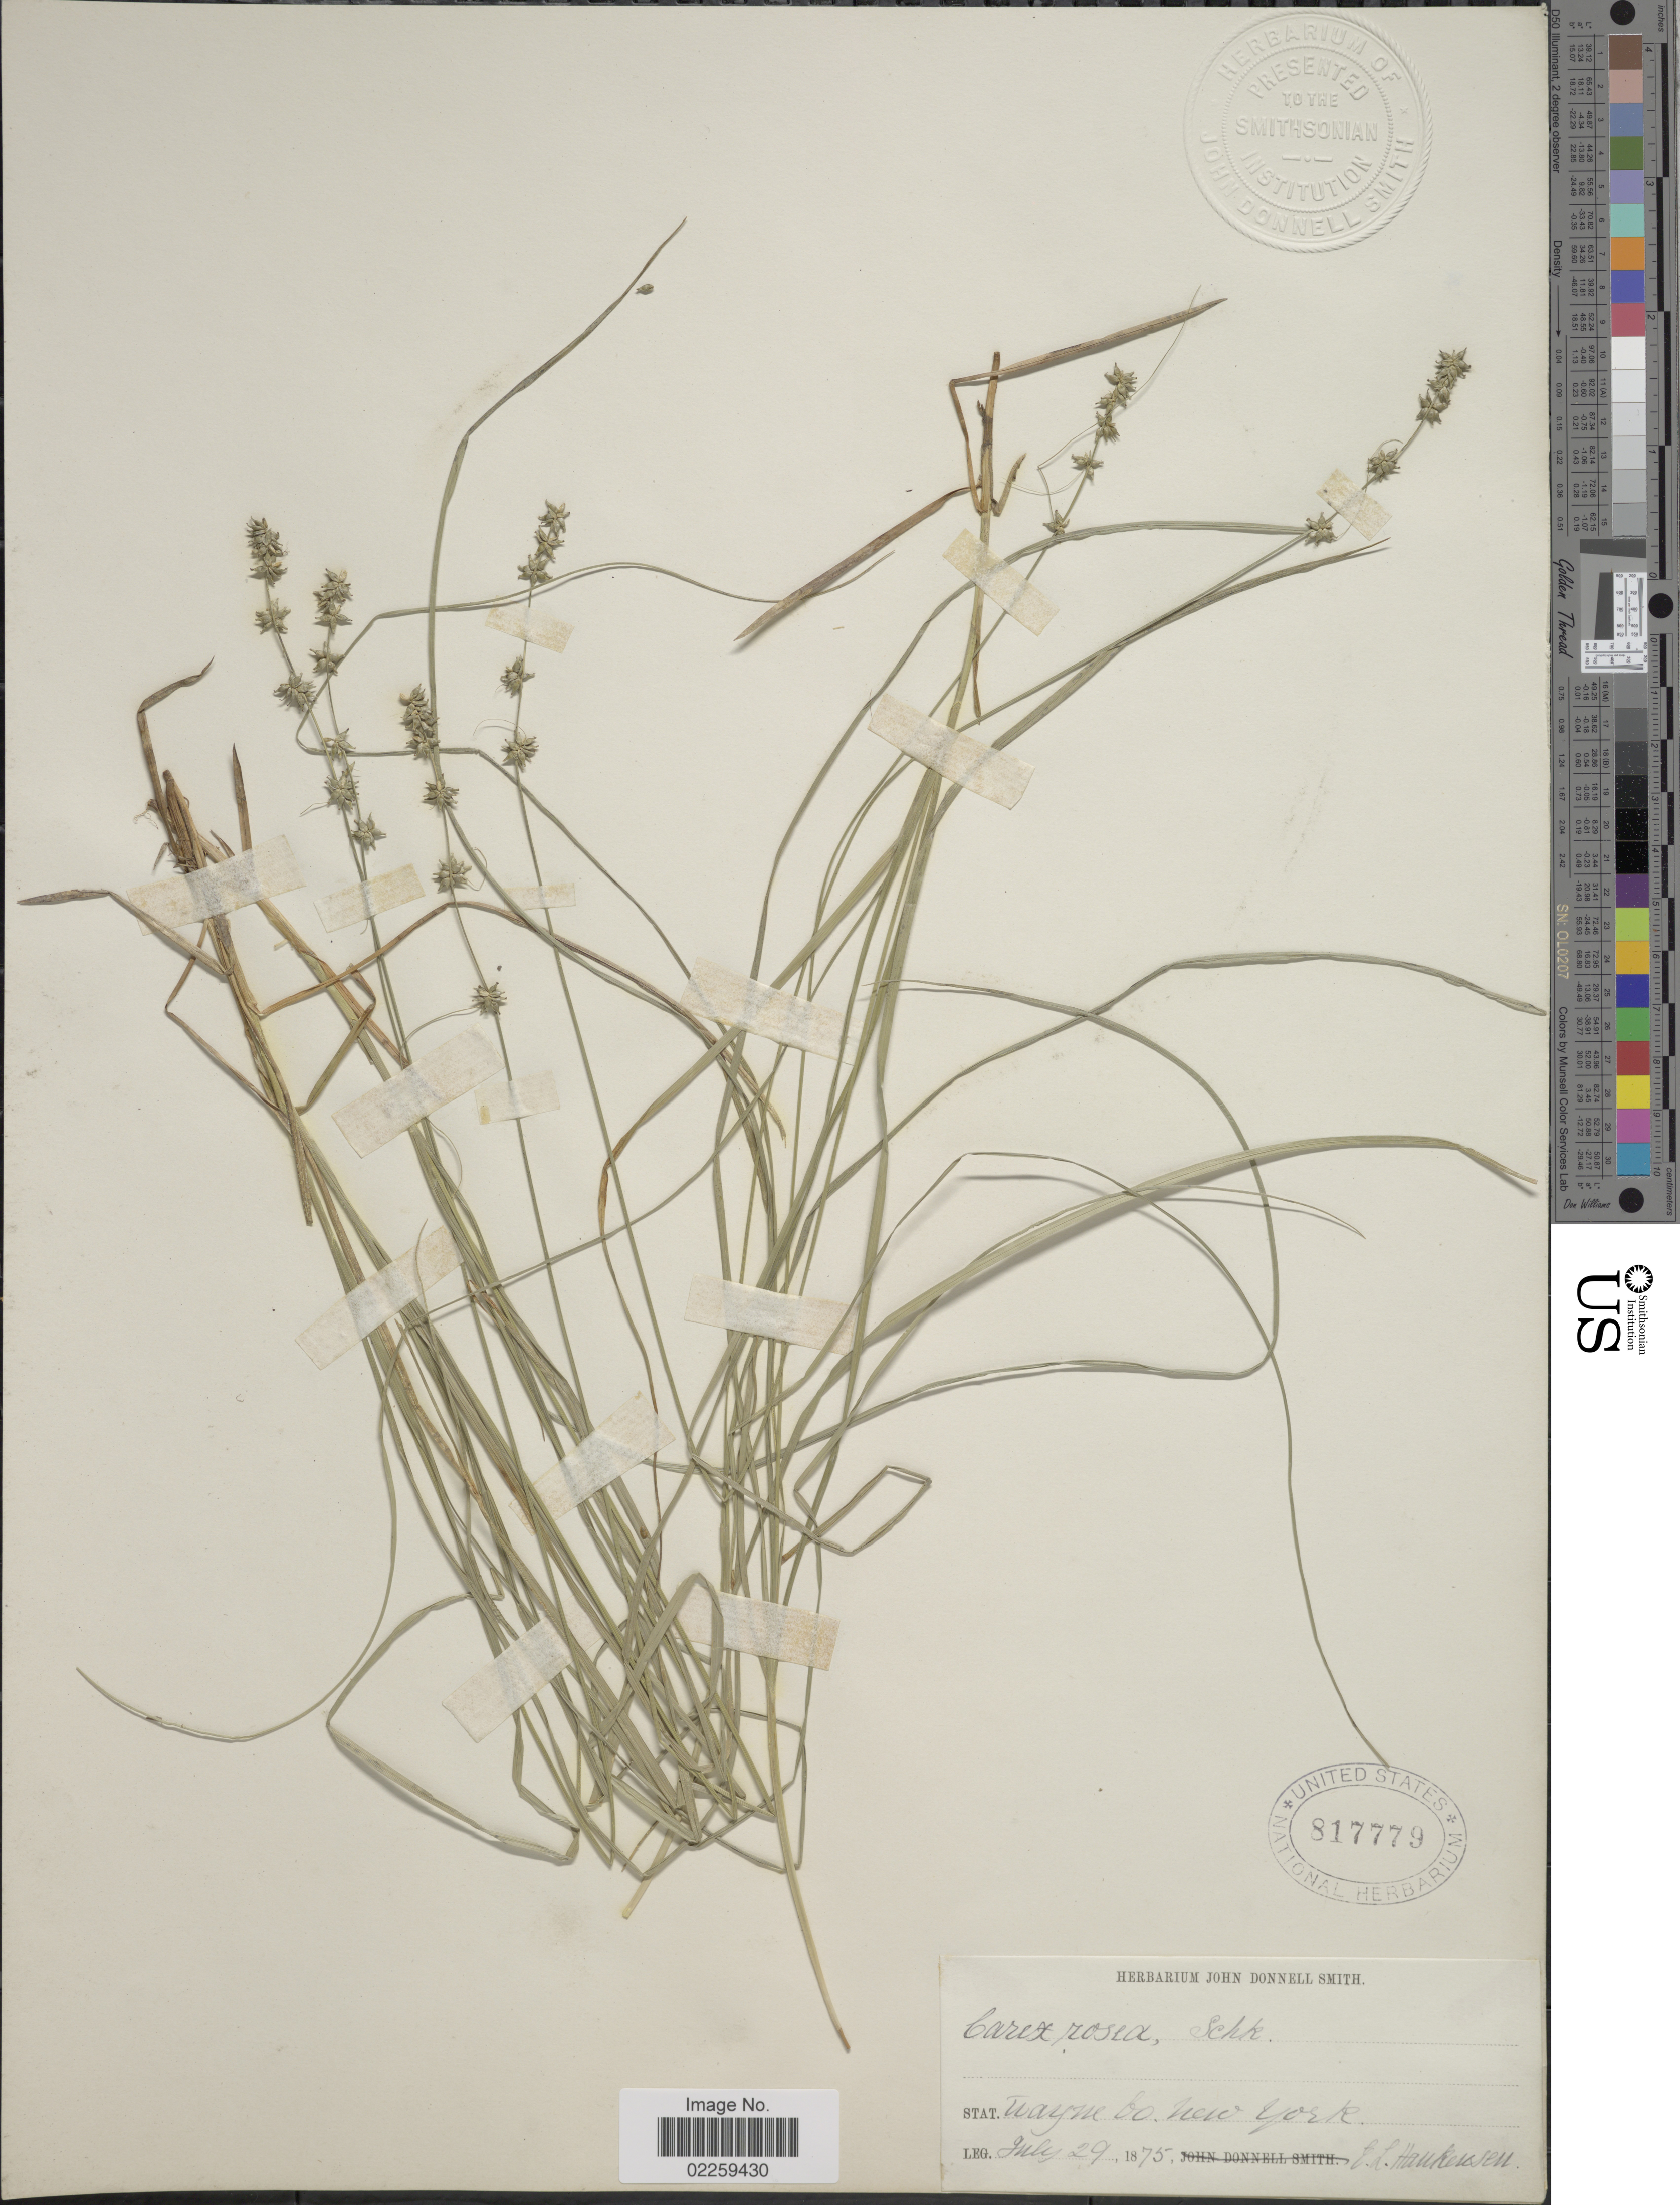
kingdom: Plantae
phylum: Tracheophyta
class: Liliopsida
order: Poales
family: Cyperaceae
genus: Carex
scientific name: Carex rosea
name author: Willd.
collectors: E. Hankenson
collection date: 1875-07-29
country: United States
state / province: New York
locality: Wayne Co,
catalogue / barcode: US 817779